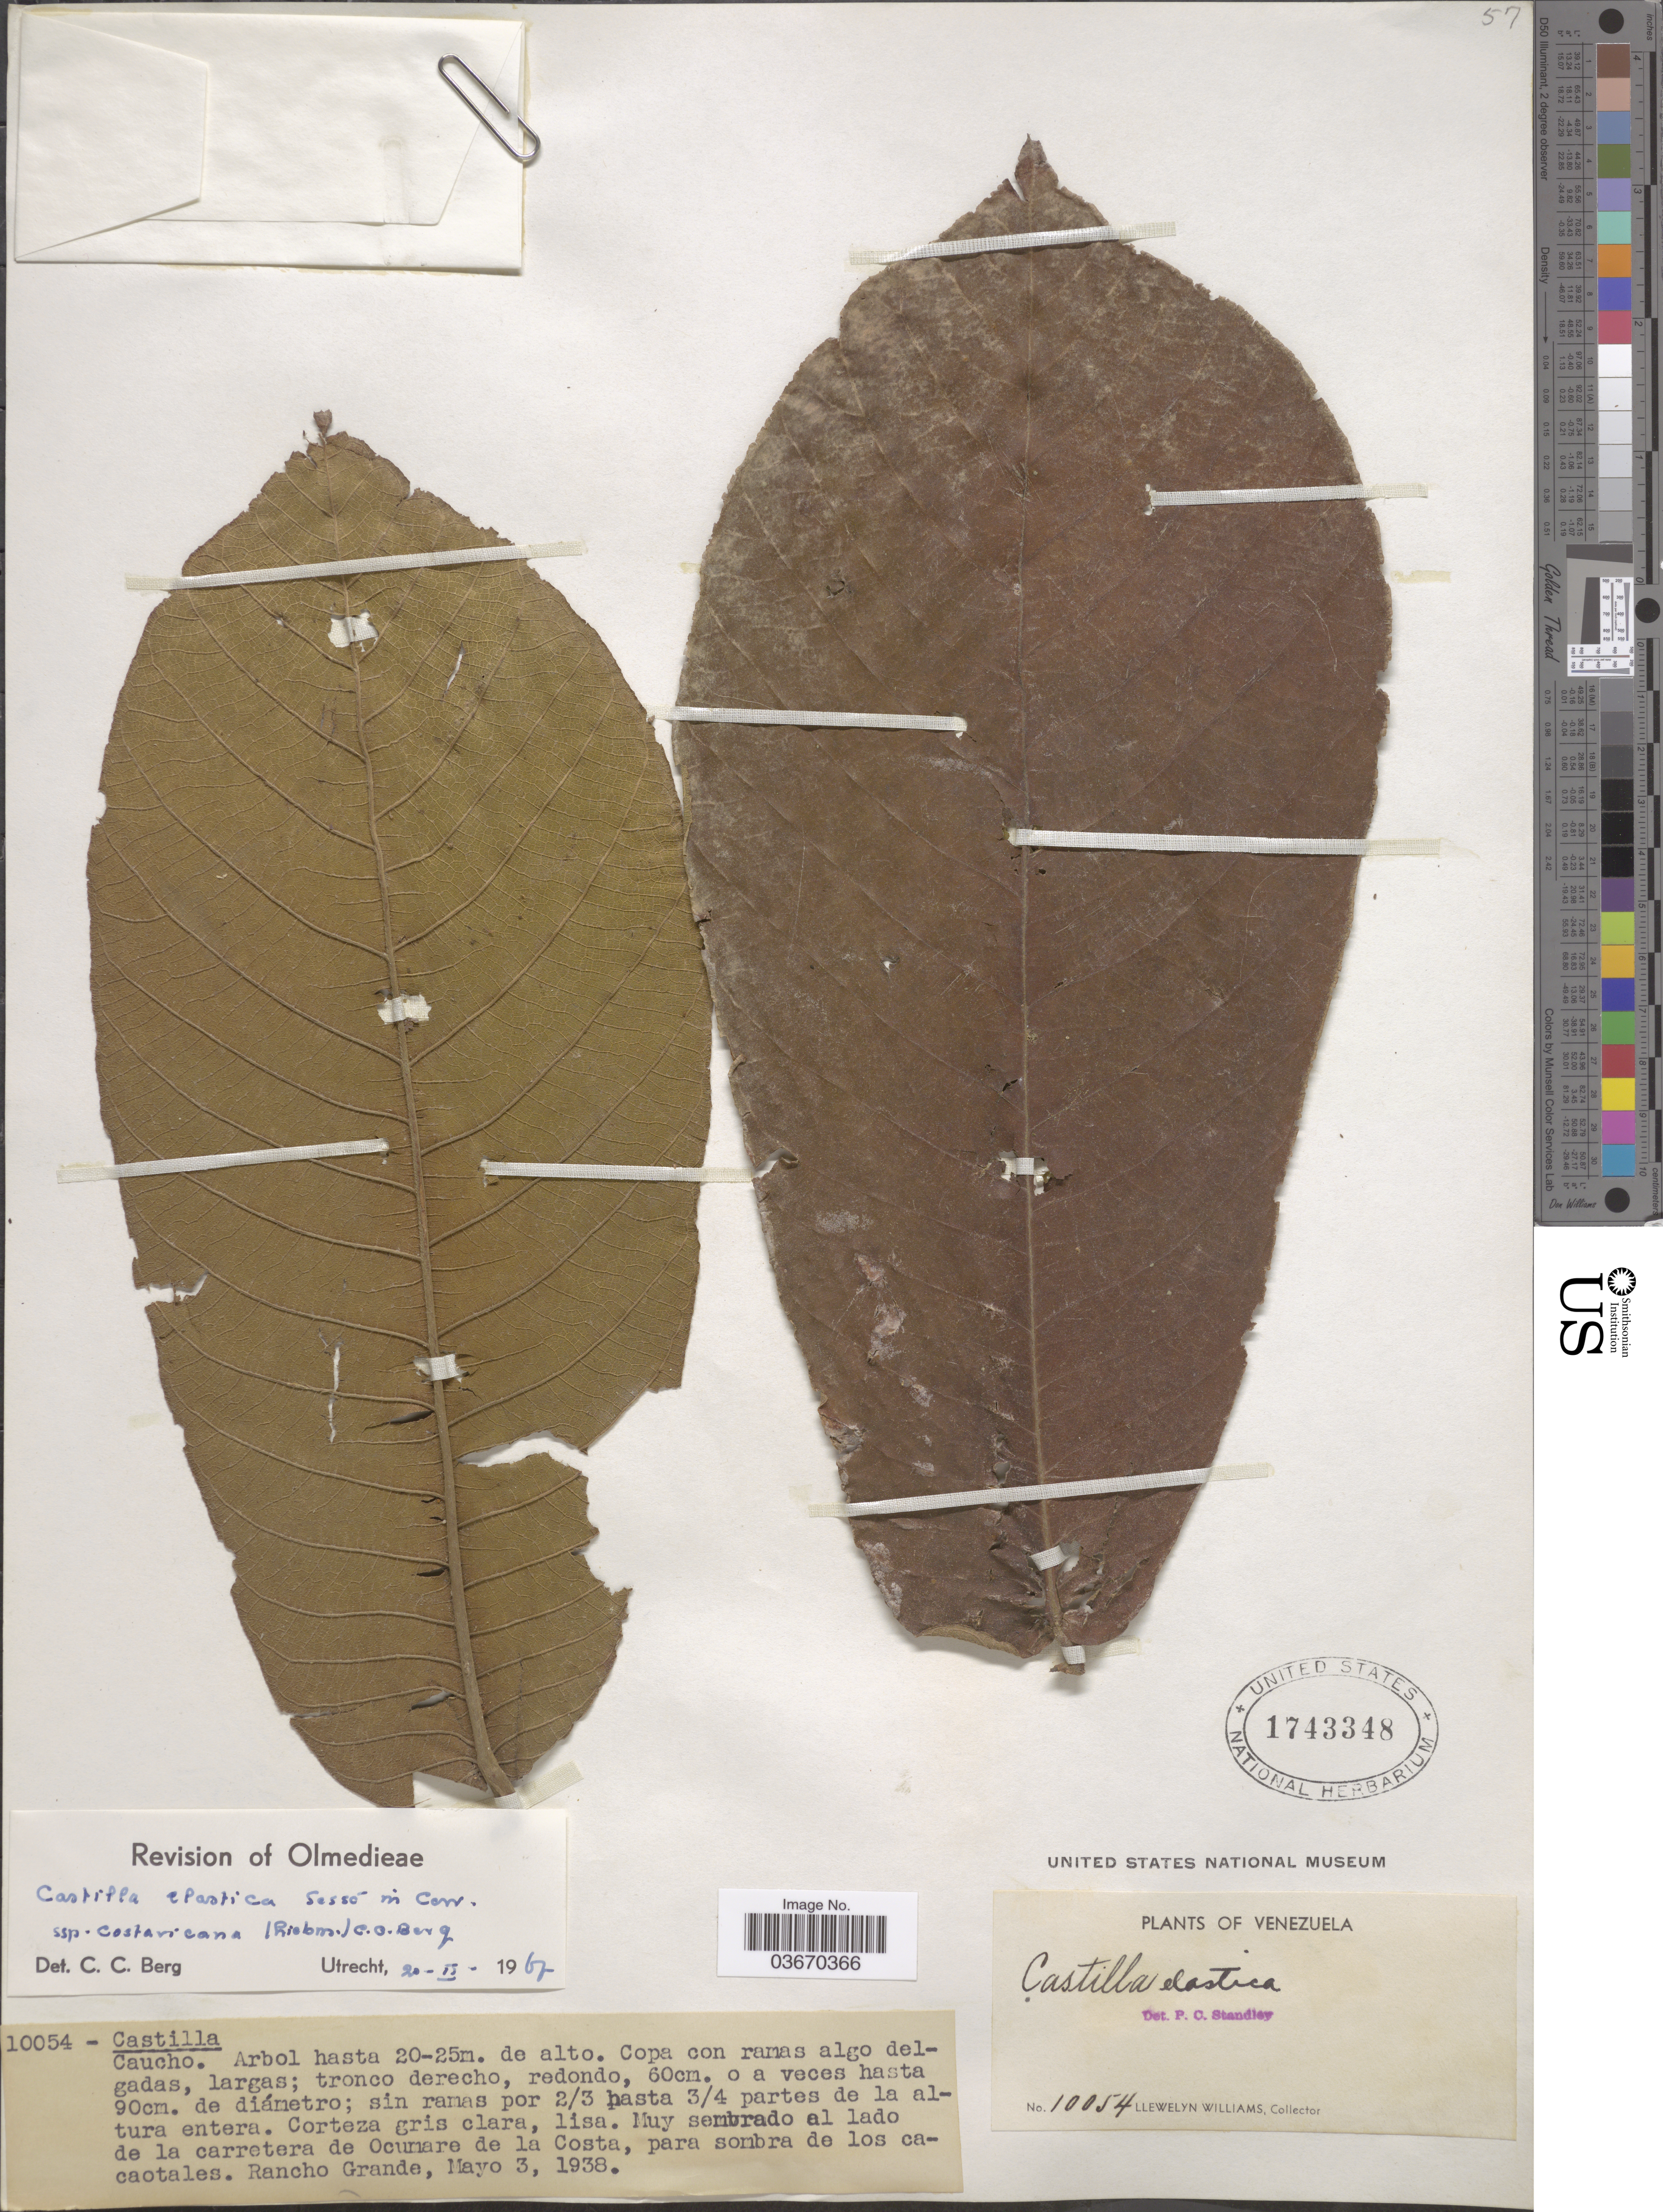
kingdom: Plantae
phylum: Tracheophyta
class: Magnoliopsida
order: Rosales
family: Moraceae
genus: Castilla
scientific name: Castilla elastica subsp. costaricana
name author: (Liebm.) C.C. Berg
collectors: Ll. Williams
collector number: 10054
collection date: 1938-05-03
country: Venezuela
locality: Muy sembrado al lado de la carretera de Ocumare de la Costa, para sombra de los cacaotales. Rancho Grande.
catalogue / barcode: US 1743348